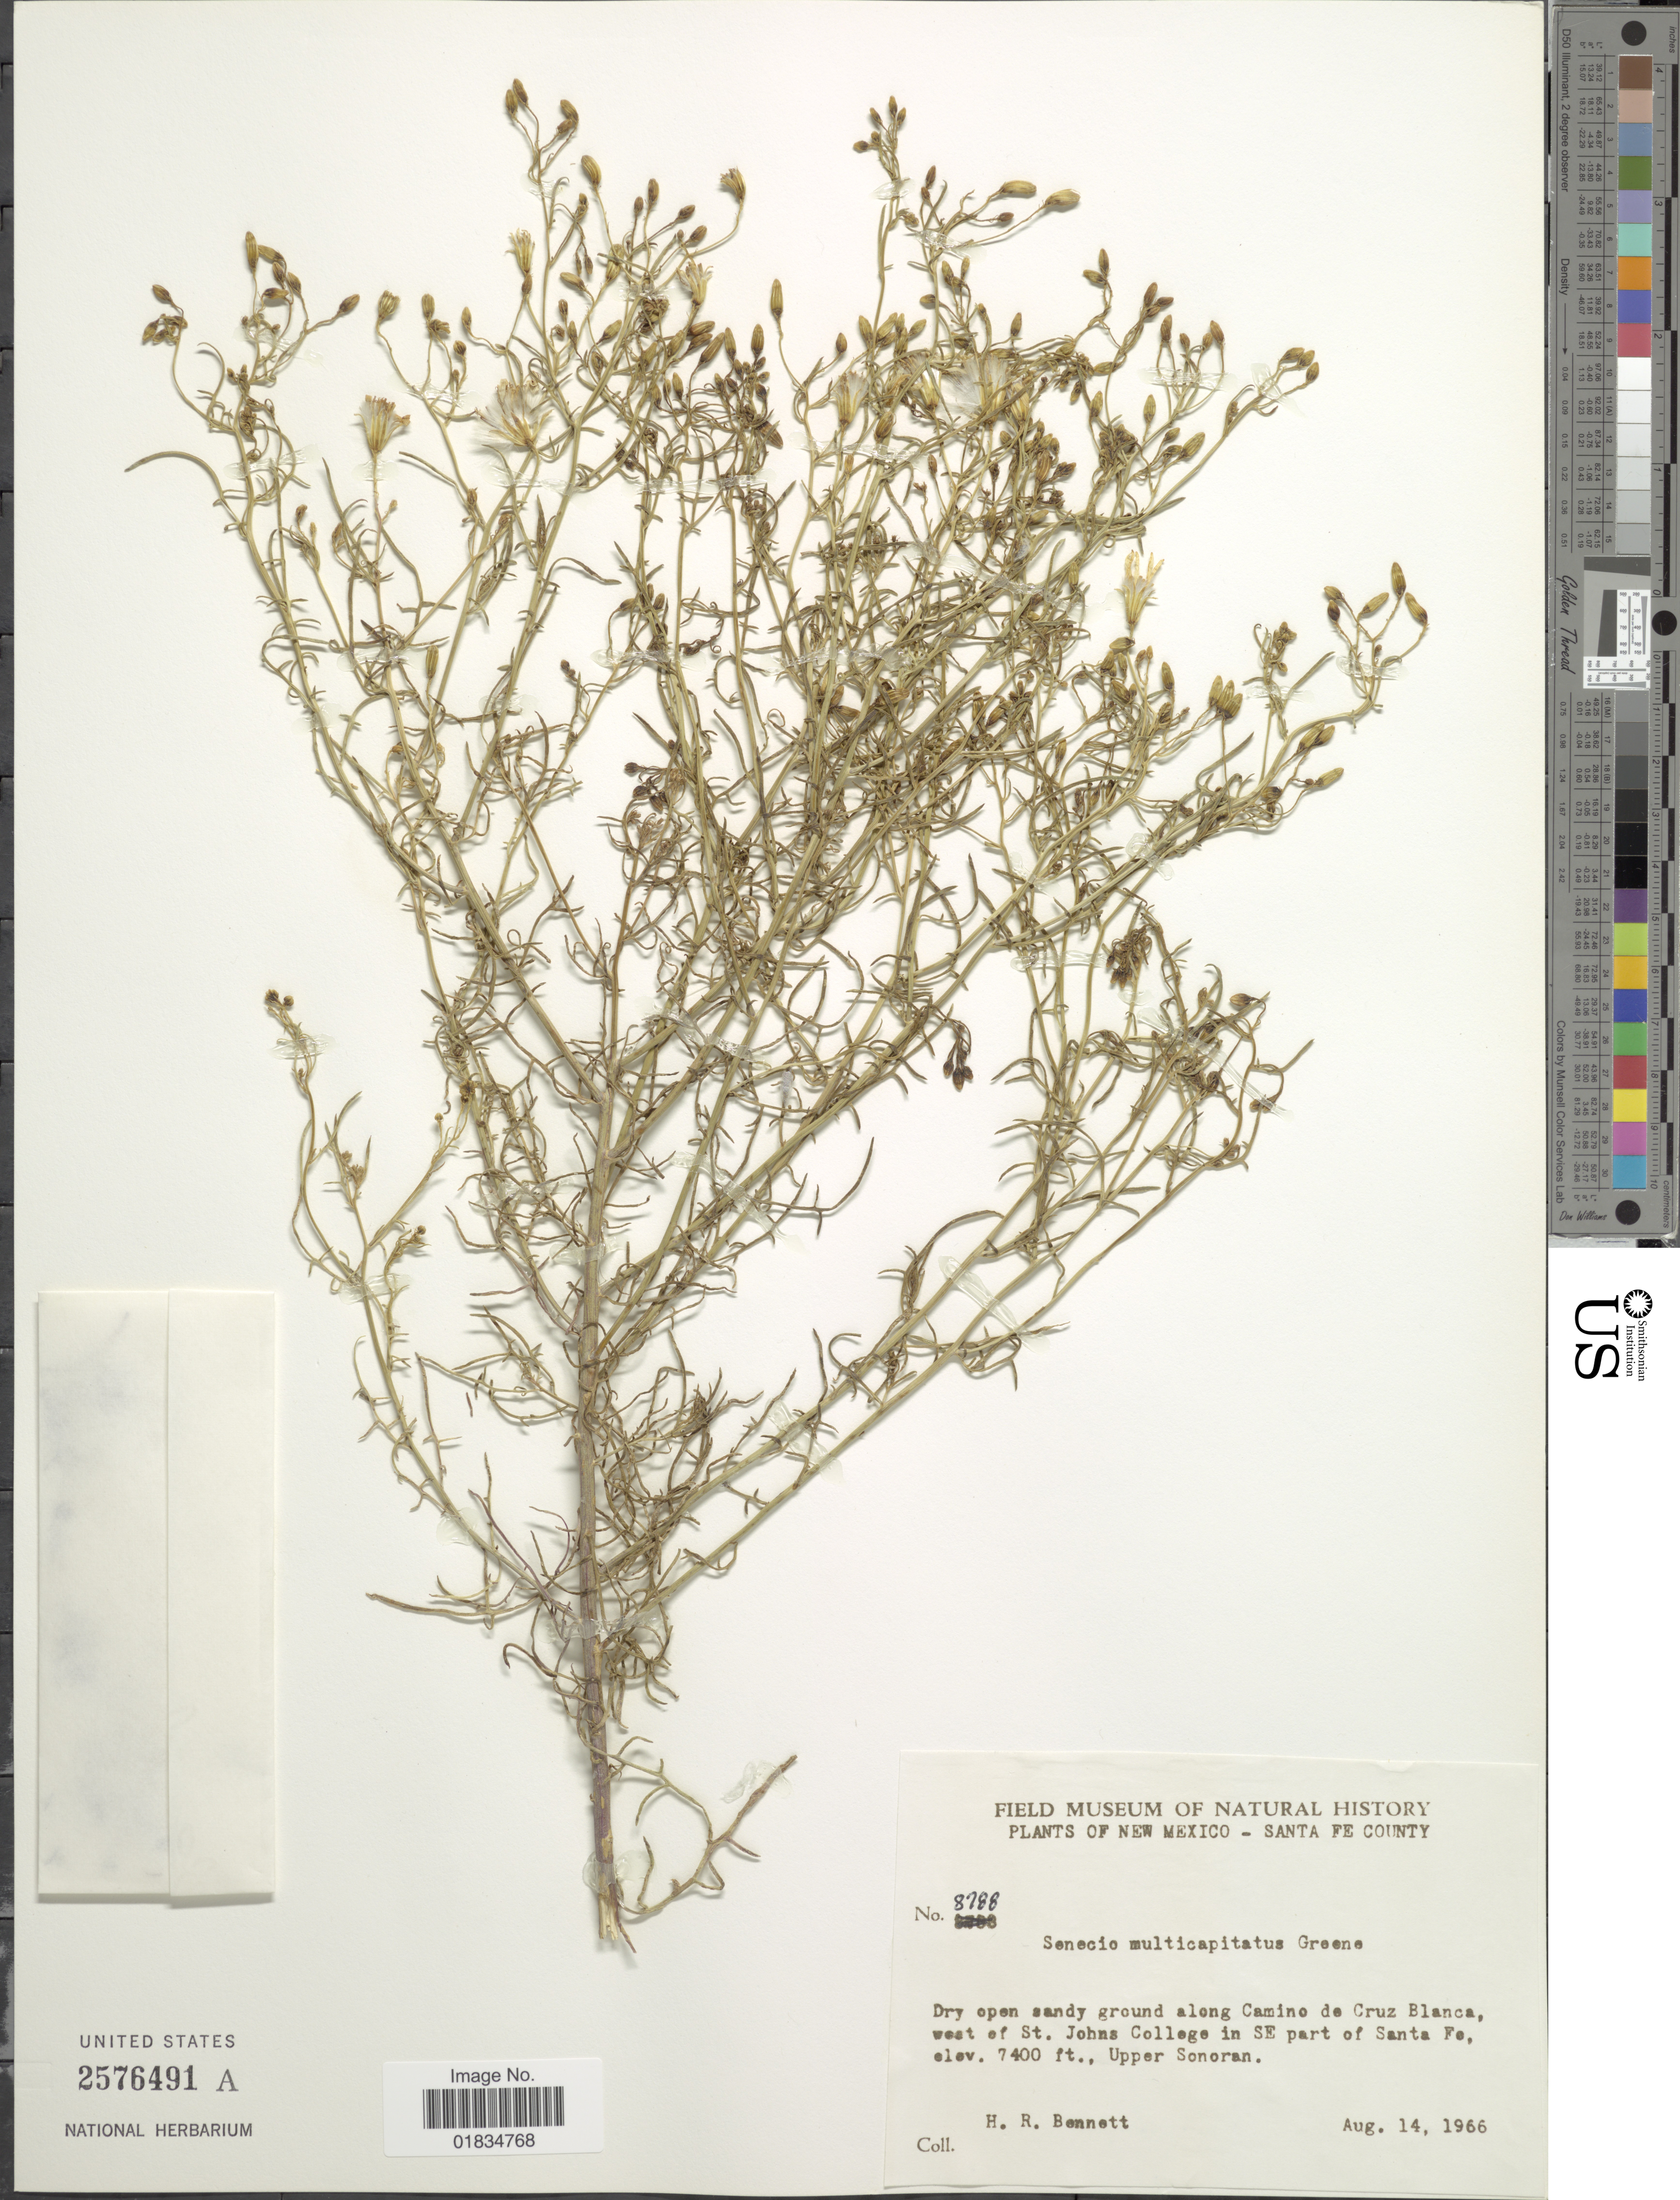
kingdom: Plantae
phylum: Tracheophyta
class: Magnoliopsida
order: Asterales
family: Asteraceae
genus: Senecio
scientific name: Senecio multicapitatus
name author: Greenm.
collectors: H. R. Bennett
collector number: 8788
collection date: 1966-08-14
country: United States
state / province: New Mexico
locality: Santa Fe County, along Camino de Cruz Bkanca, west of St. Johns College in SE part of Santa Fe, Upper Sonoran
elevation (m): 2256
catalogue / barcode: US 2576491A